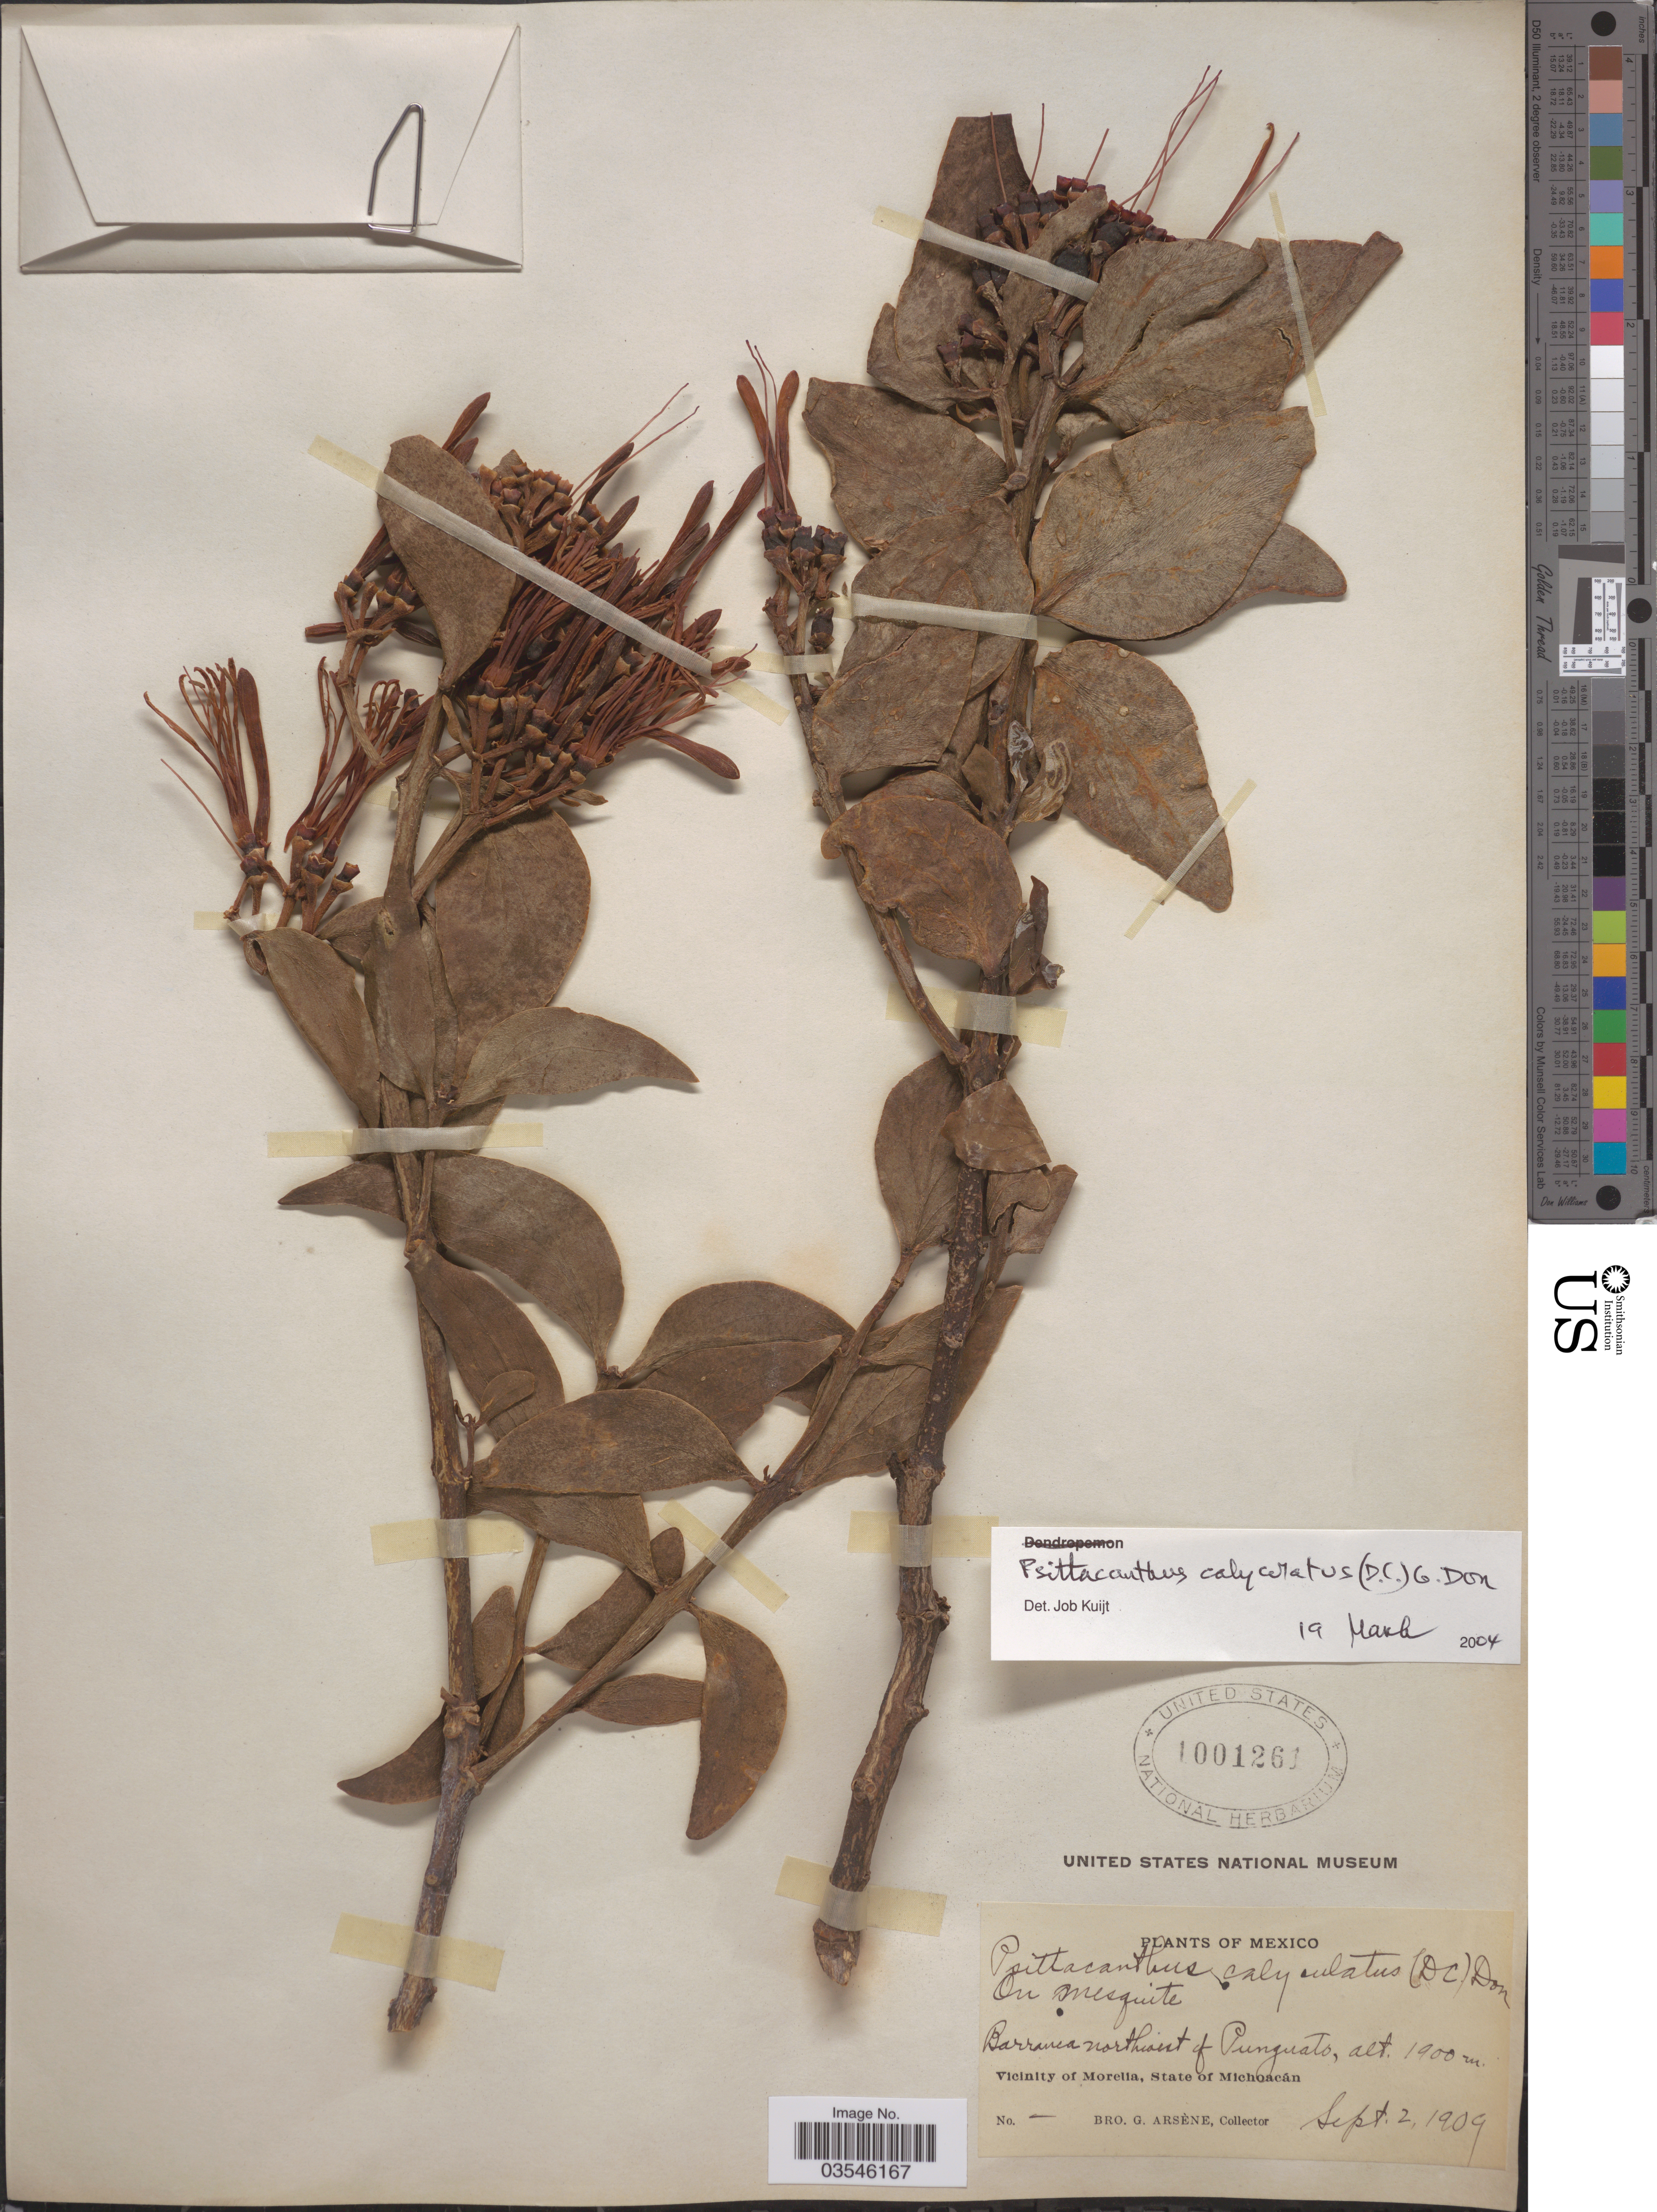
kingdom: Plantae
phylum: Tracheophyta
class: Magnoliopsida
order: Santalales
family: Loranthaceae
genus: Psittacanthus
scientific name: Psittacanthus calyculatus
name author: (DC.) G. Don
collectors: Bro. G. Arsène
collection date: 1909-09-02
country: Mexico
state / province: Michoacán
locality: Barranca northwest of Punguato. Vicinity of Morelia.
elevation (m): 1900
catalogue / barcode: US 1001261